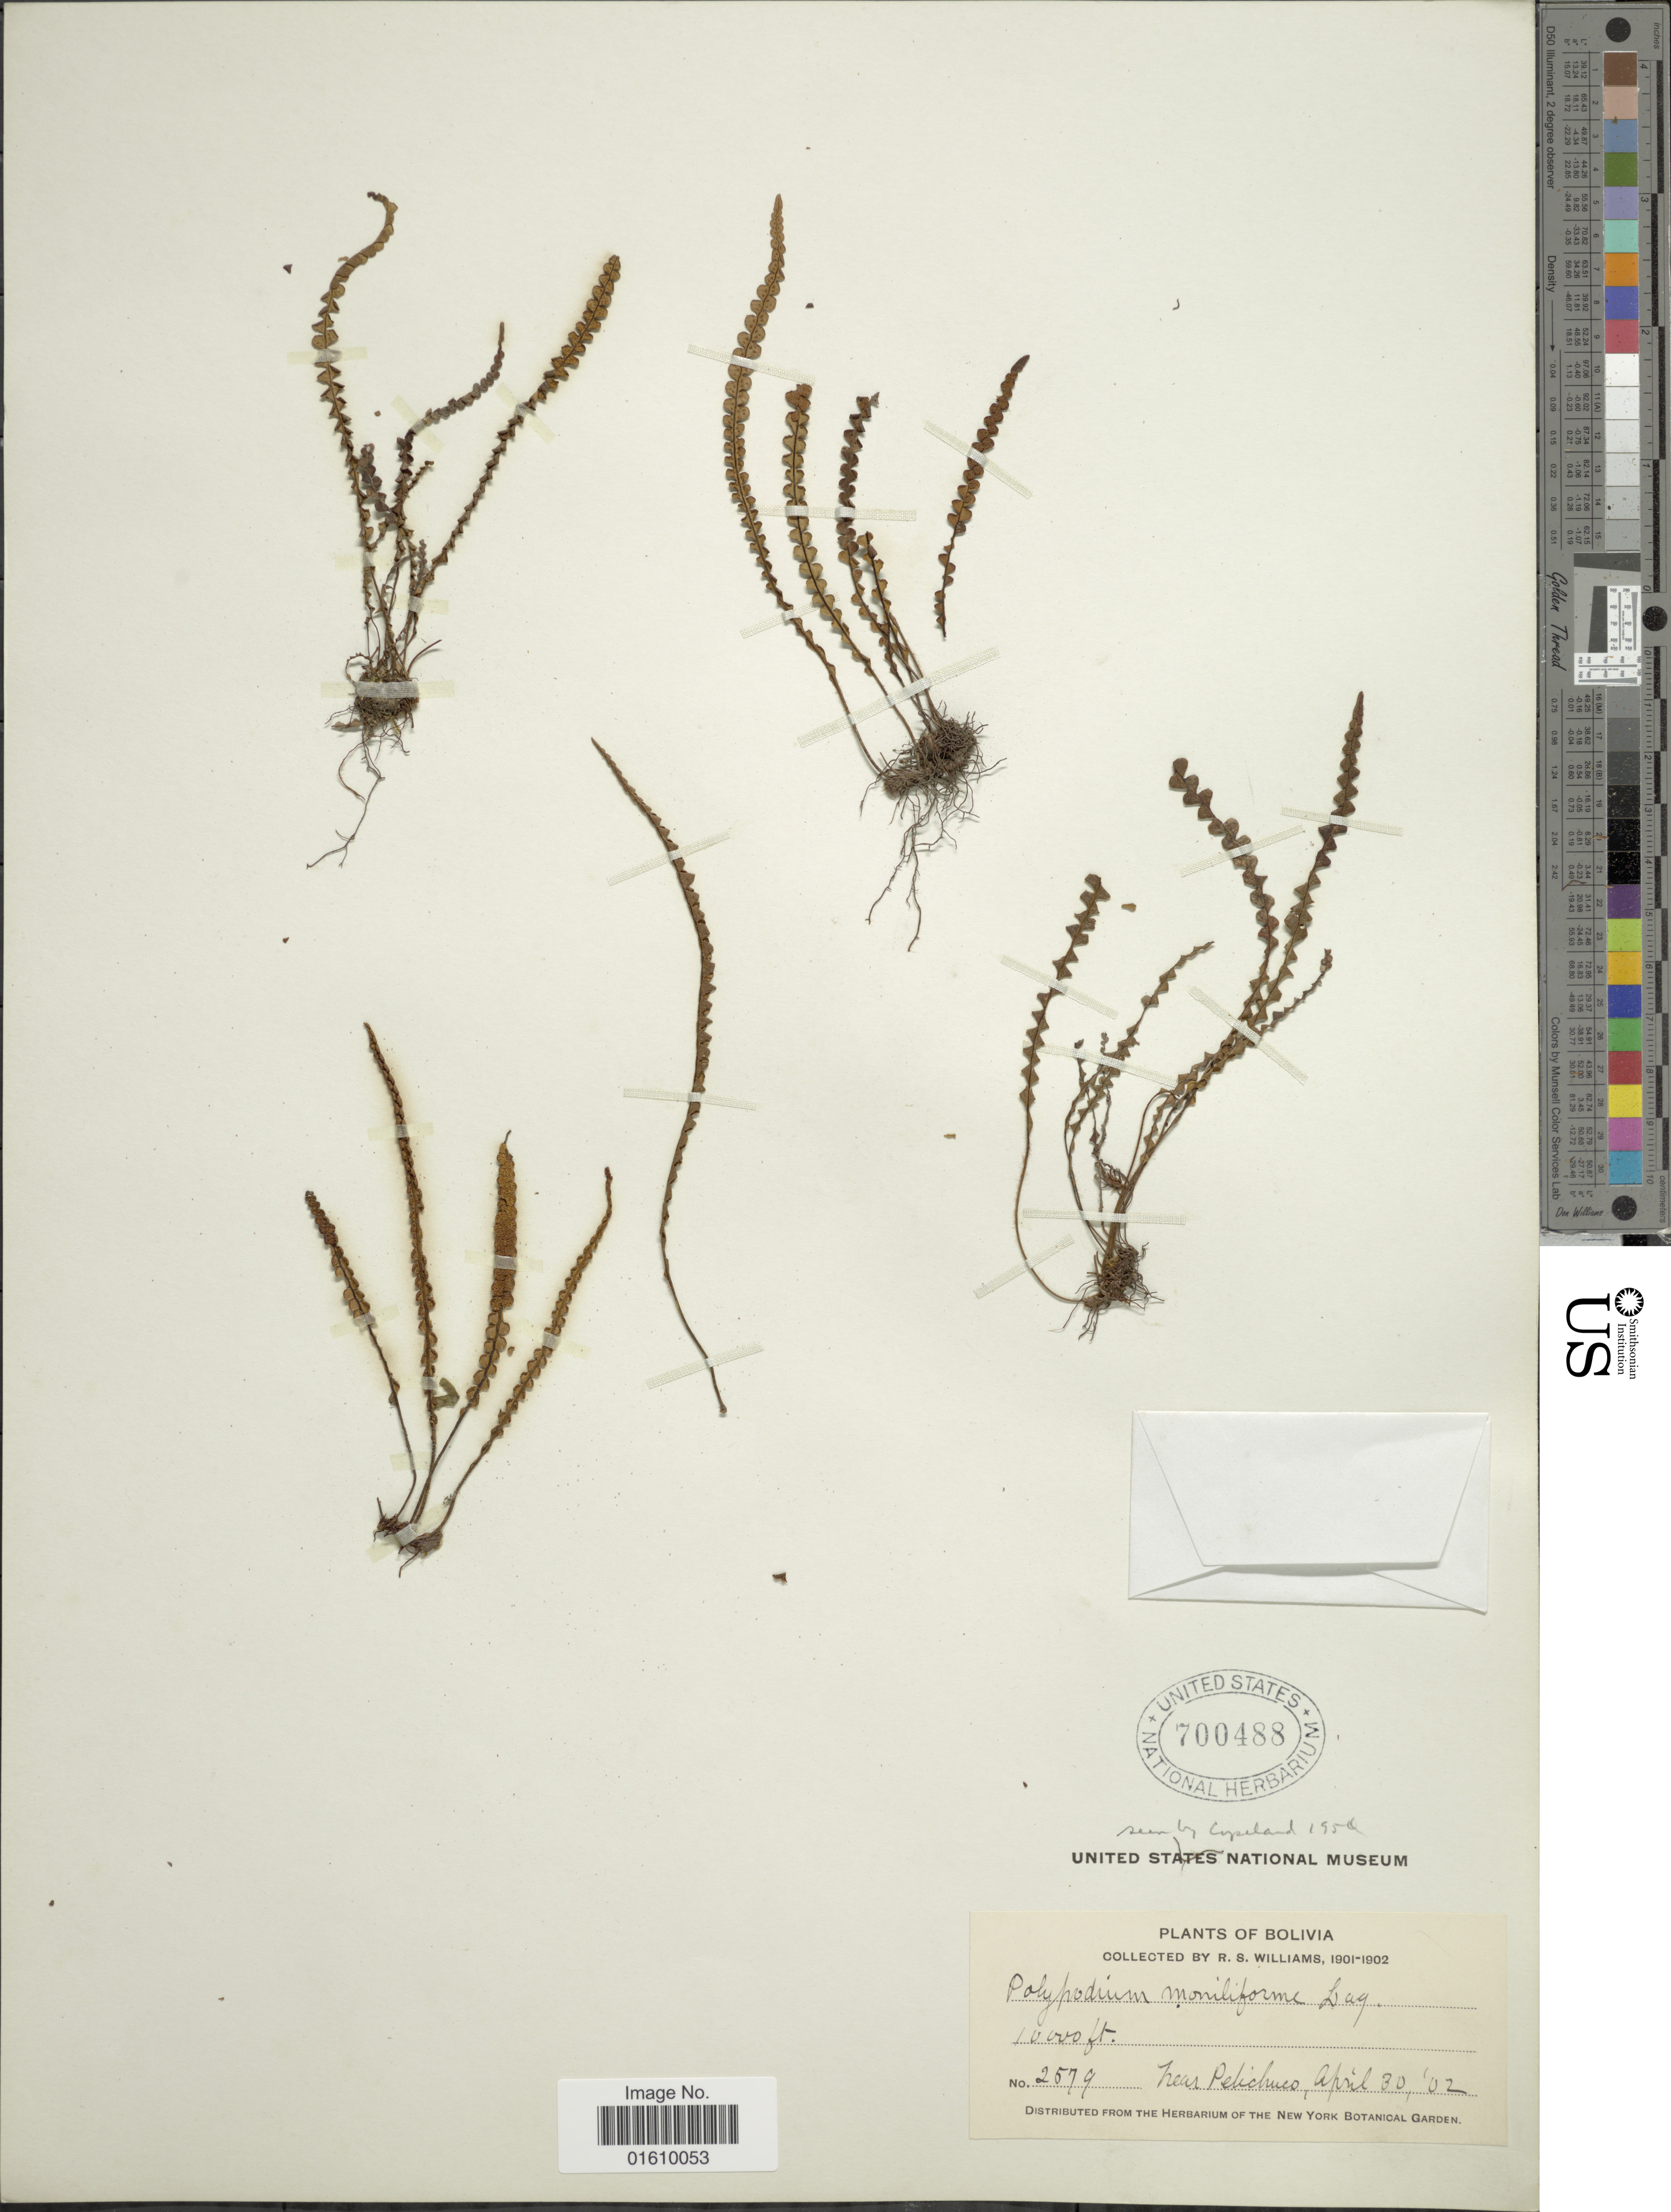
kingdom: Plantae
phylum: Tracheophyta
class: Polypodiopsida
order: Polypodiales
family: Polypodiaceae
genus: Melpomene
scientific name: Melpomene moniliformis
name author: (Lag. ex Sw.) A.R. Sm. & R.C. Moran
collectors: R. S. Williams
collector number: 2579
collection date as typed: April 30, '02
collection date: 1902-04-30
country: Bolivia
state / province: La Paz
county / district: Franz Tamayo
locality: Near Pelechuco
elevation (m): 3048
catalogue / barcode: US 700488